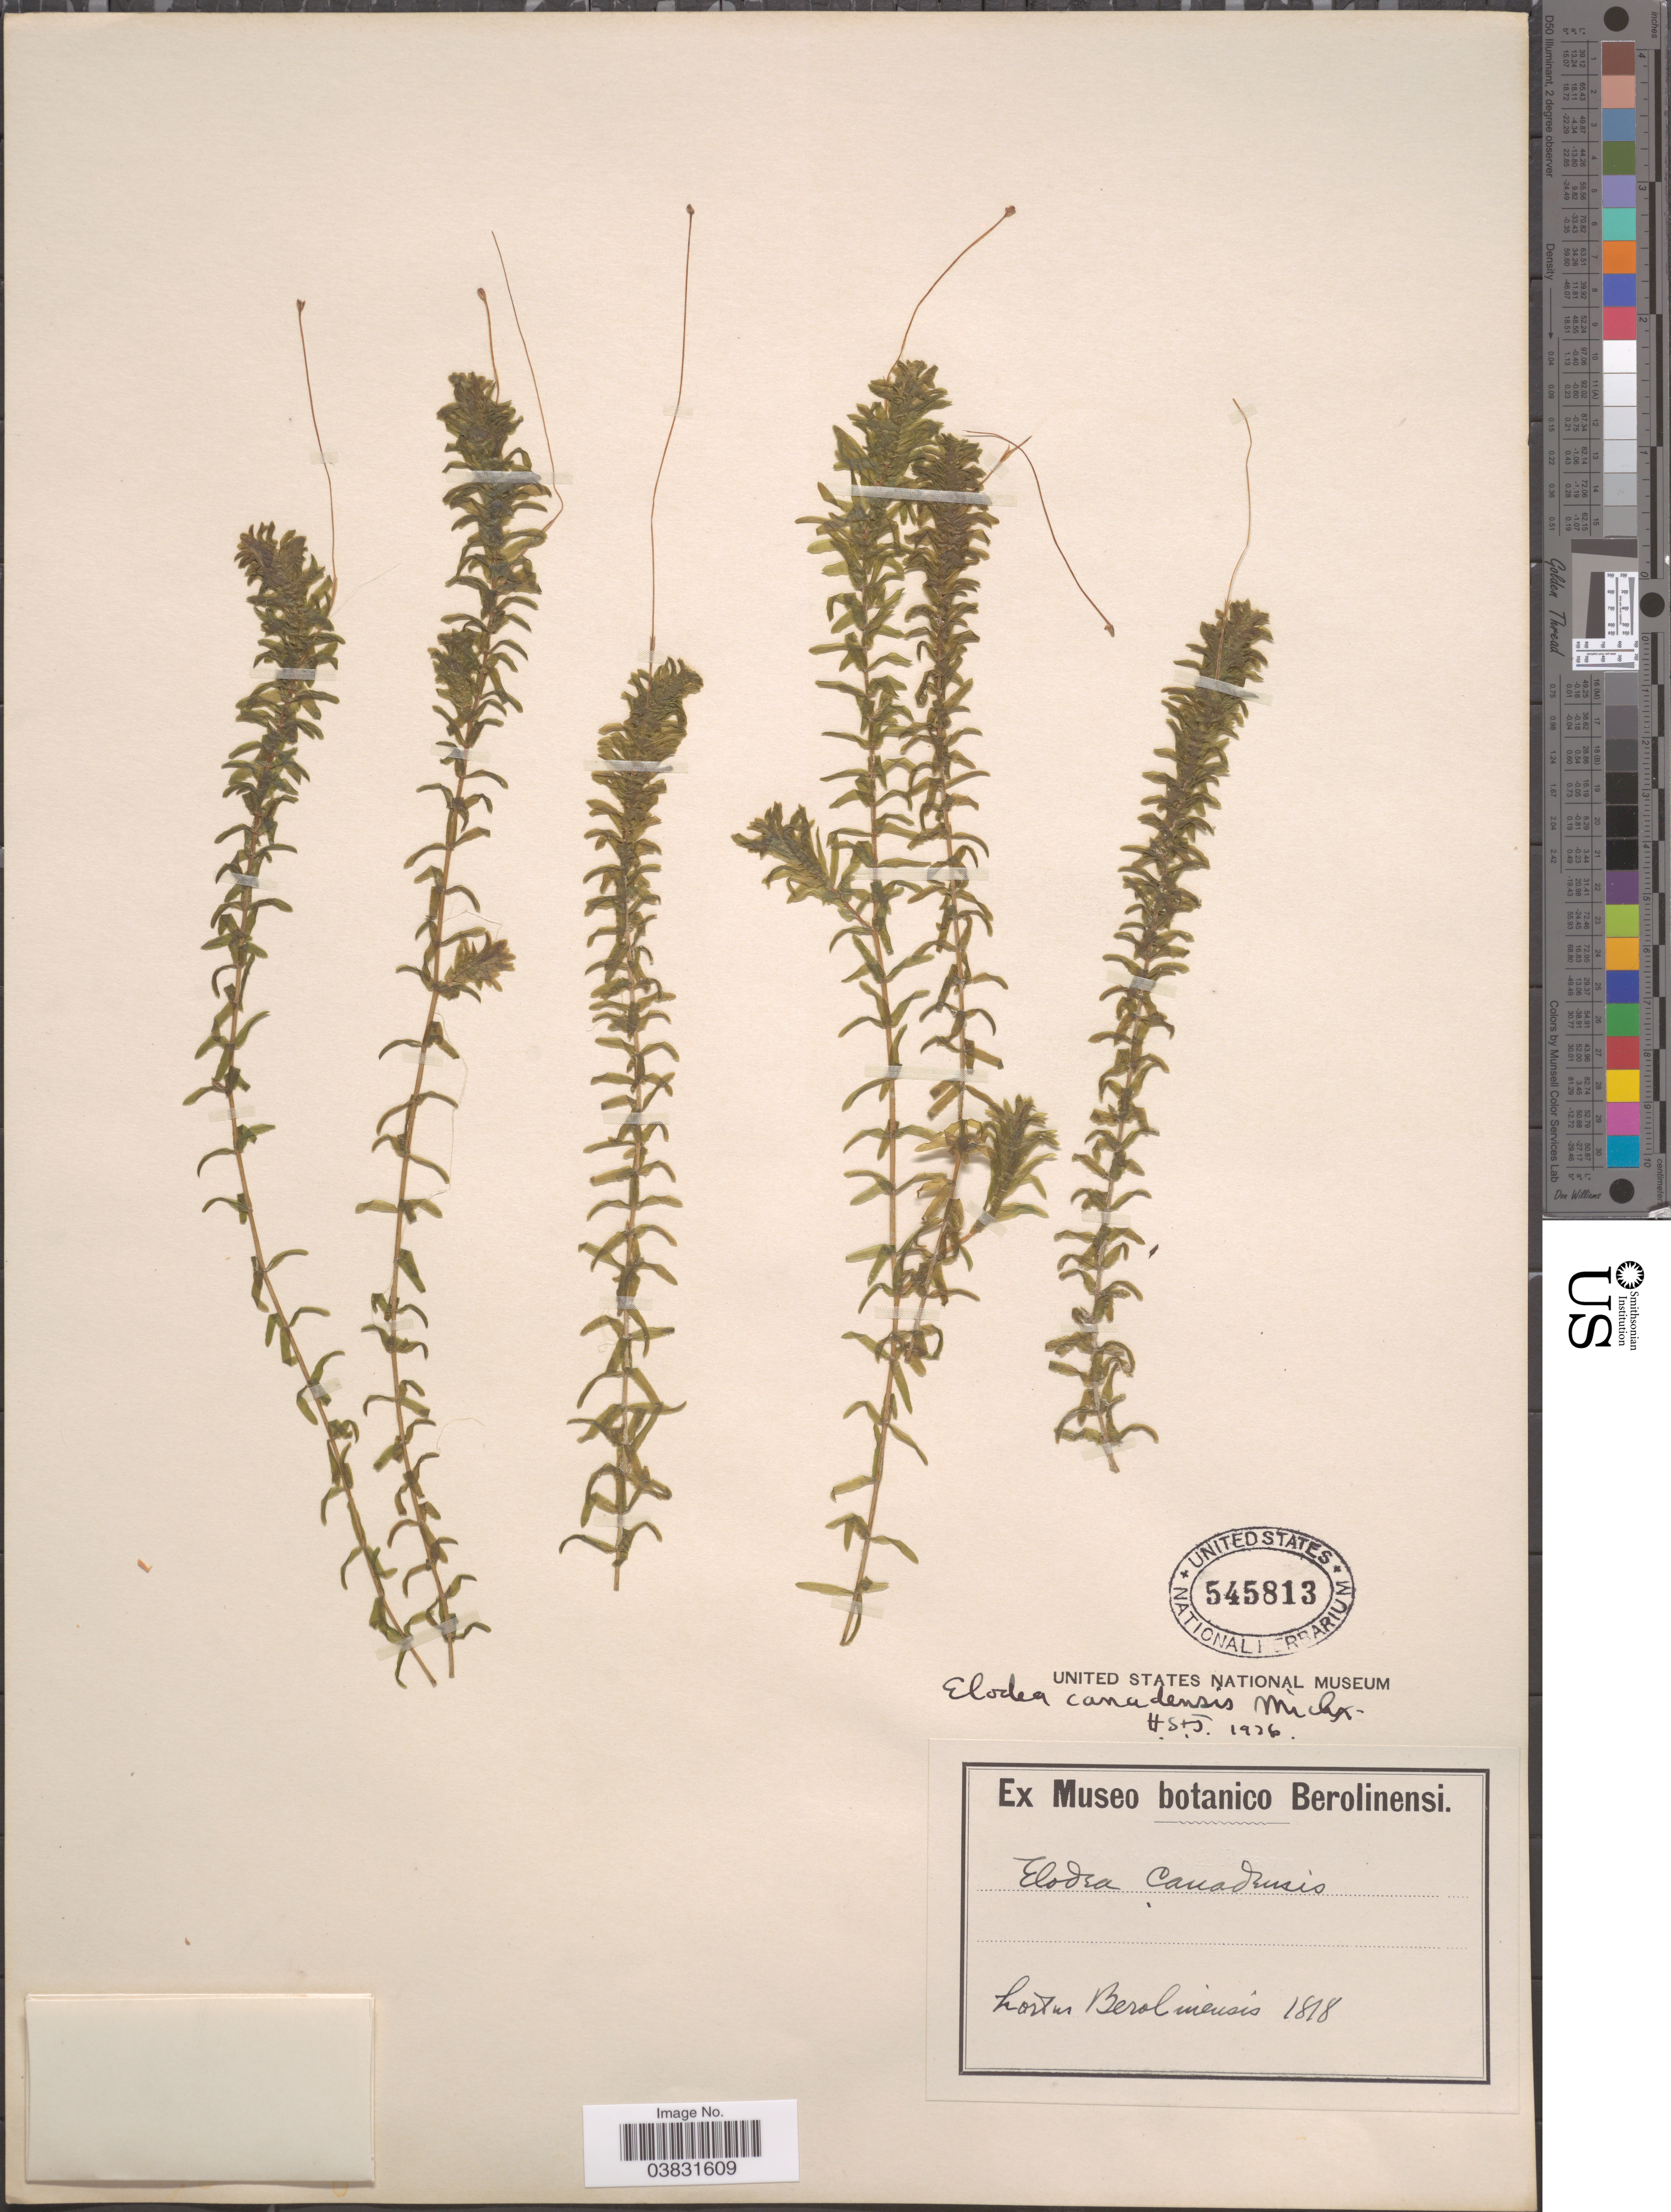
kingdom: Plantae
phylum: Tracheophyta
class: Liliopsida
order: Alismatales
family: Hydrocharitaceae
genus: Elodea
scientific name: Elodea canadensis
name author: Michx.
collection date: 1818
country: Germany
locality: Hortus Berolinensis.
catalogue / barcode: US 545813